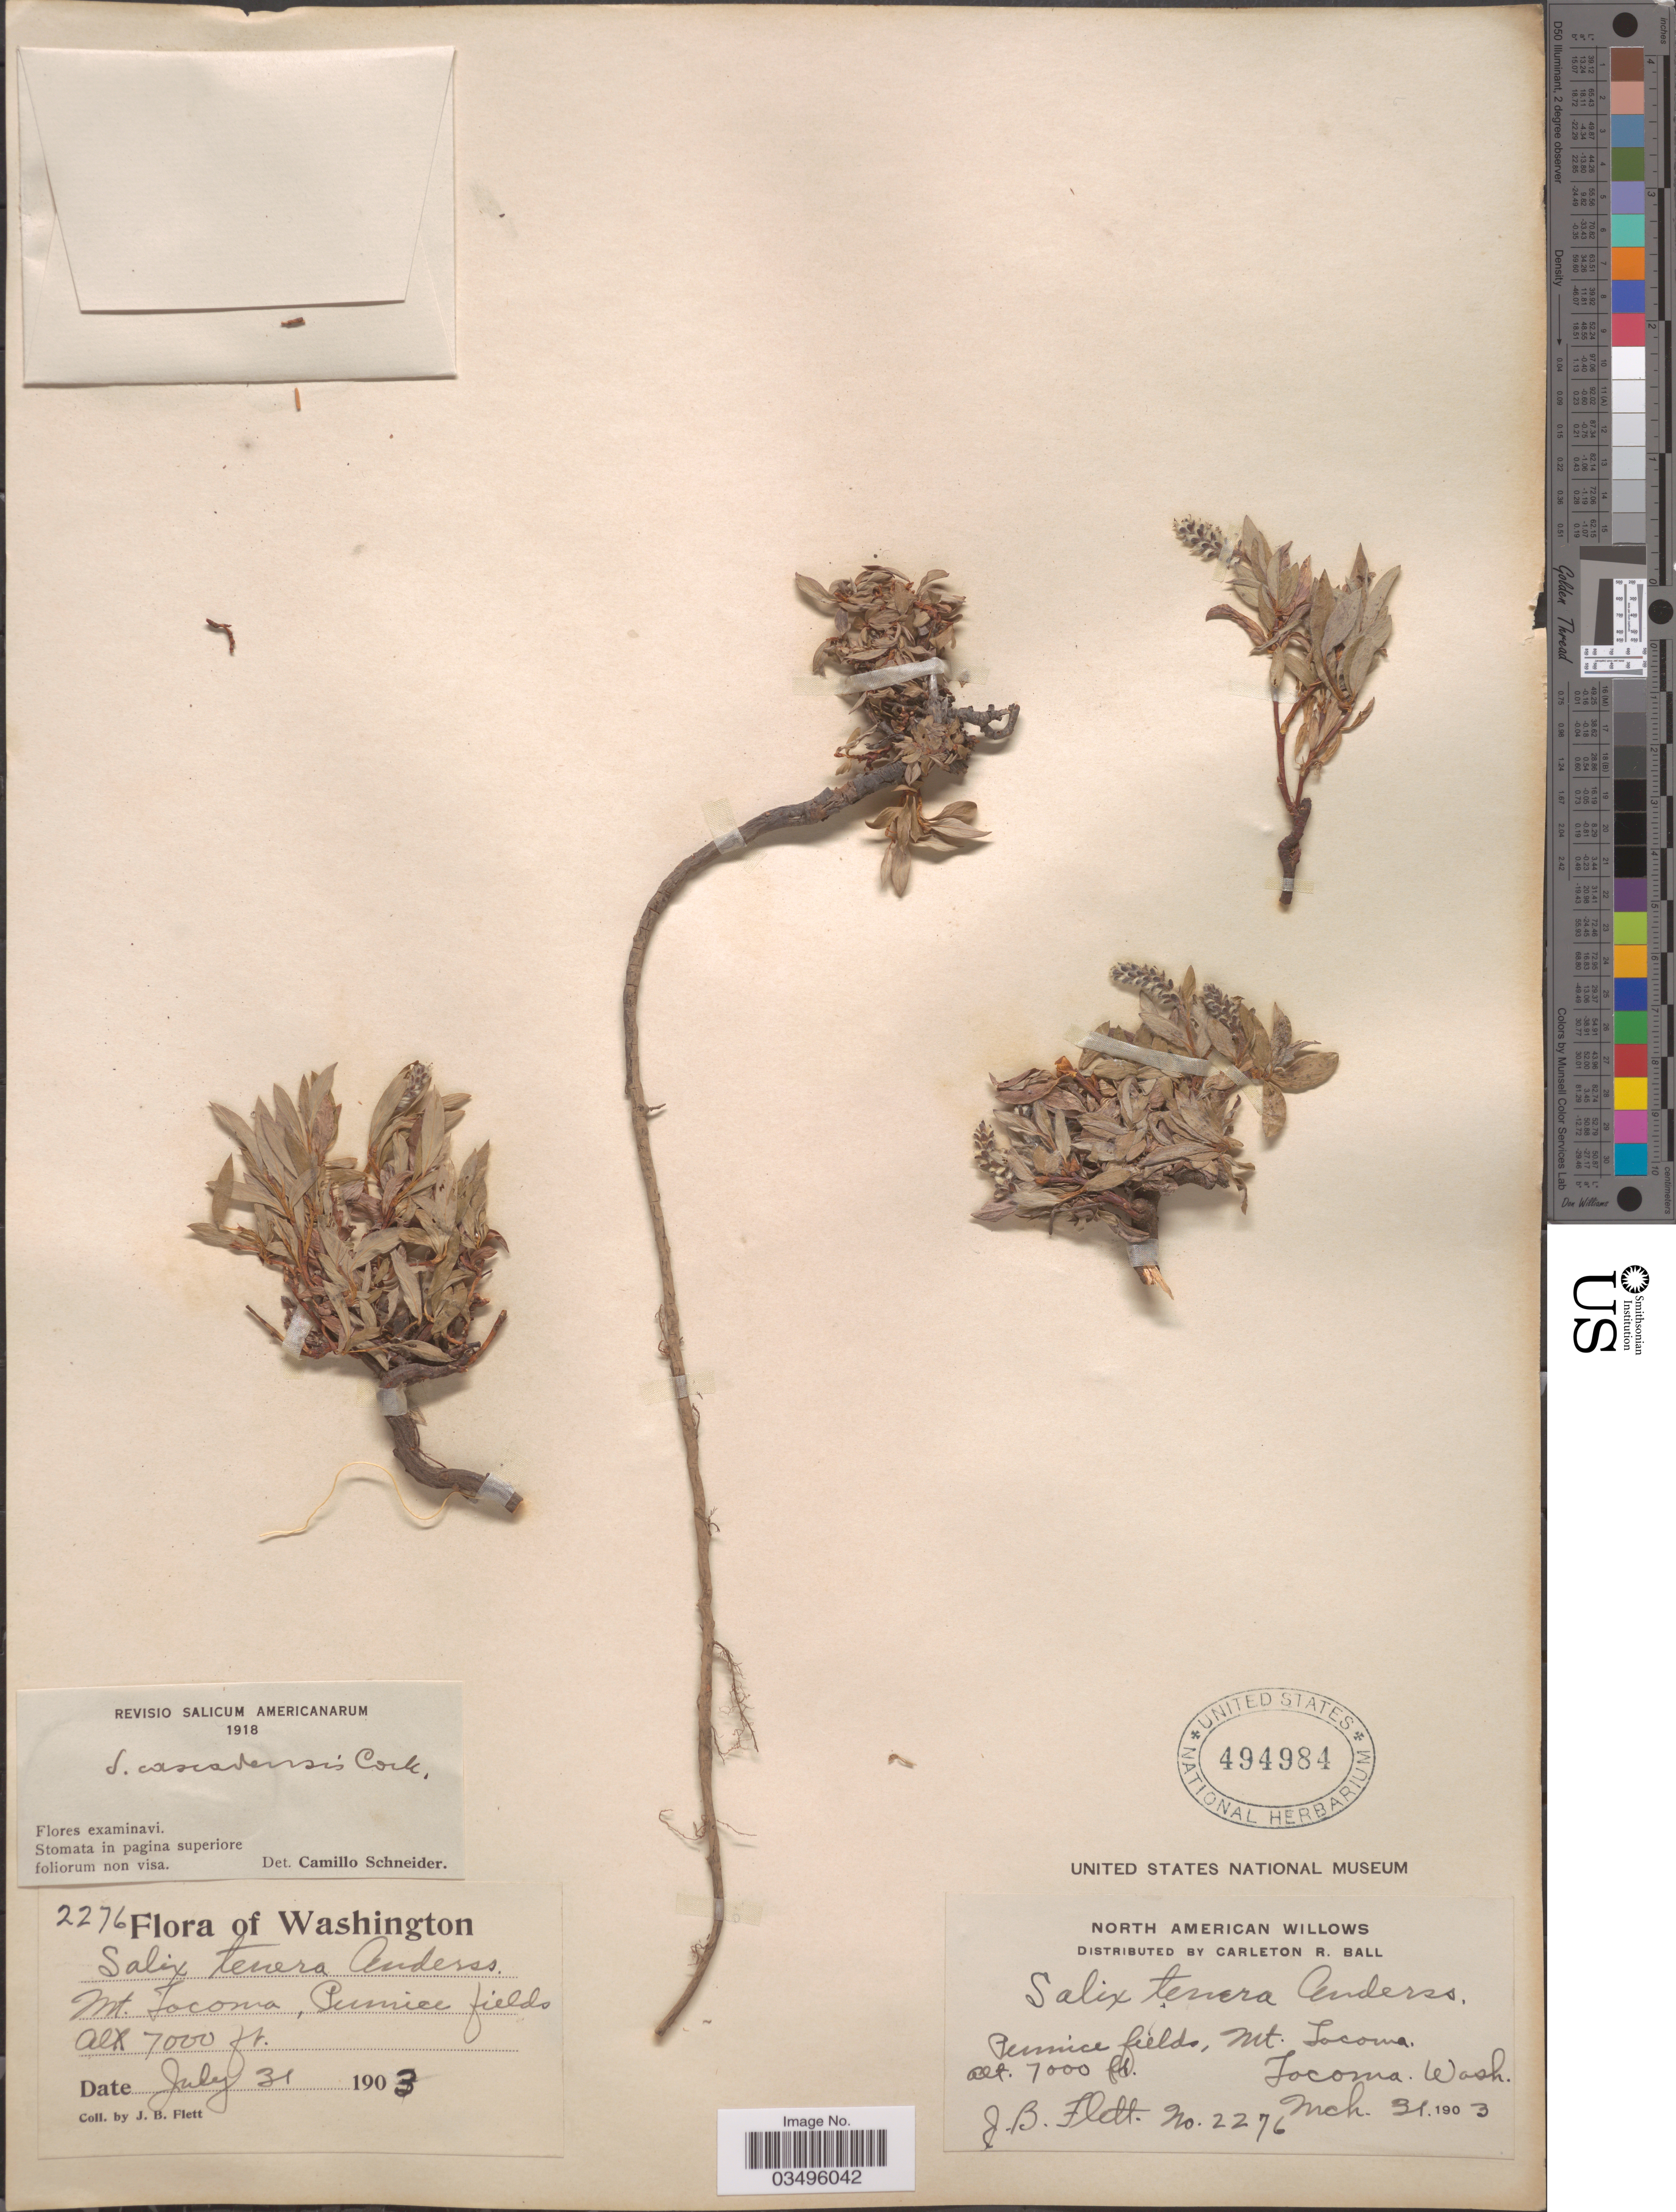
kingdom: Plantae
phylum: Tracheophyta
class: Magnoliopsida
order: Malpighiales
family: Salicaceae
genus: Salix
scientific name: Salix cascadensis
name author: Cockerell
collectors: J. Flett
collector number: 2276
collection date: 1903-07-31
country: United States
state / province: Washington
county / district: Pierce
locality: Mt. Tacoma, Pumice fields. Tacoma.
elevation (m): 2134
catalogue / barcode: US 494984